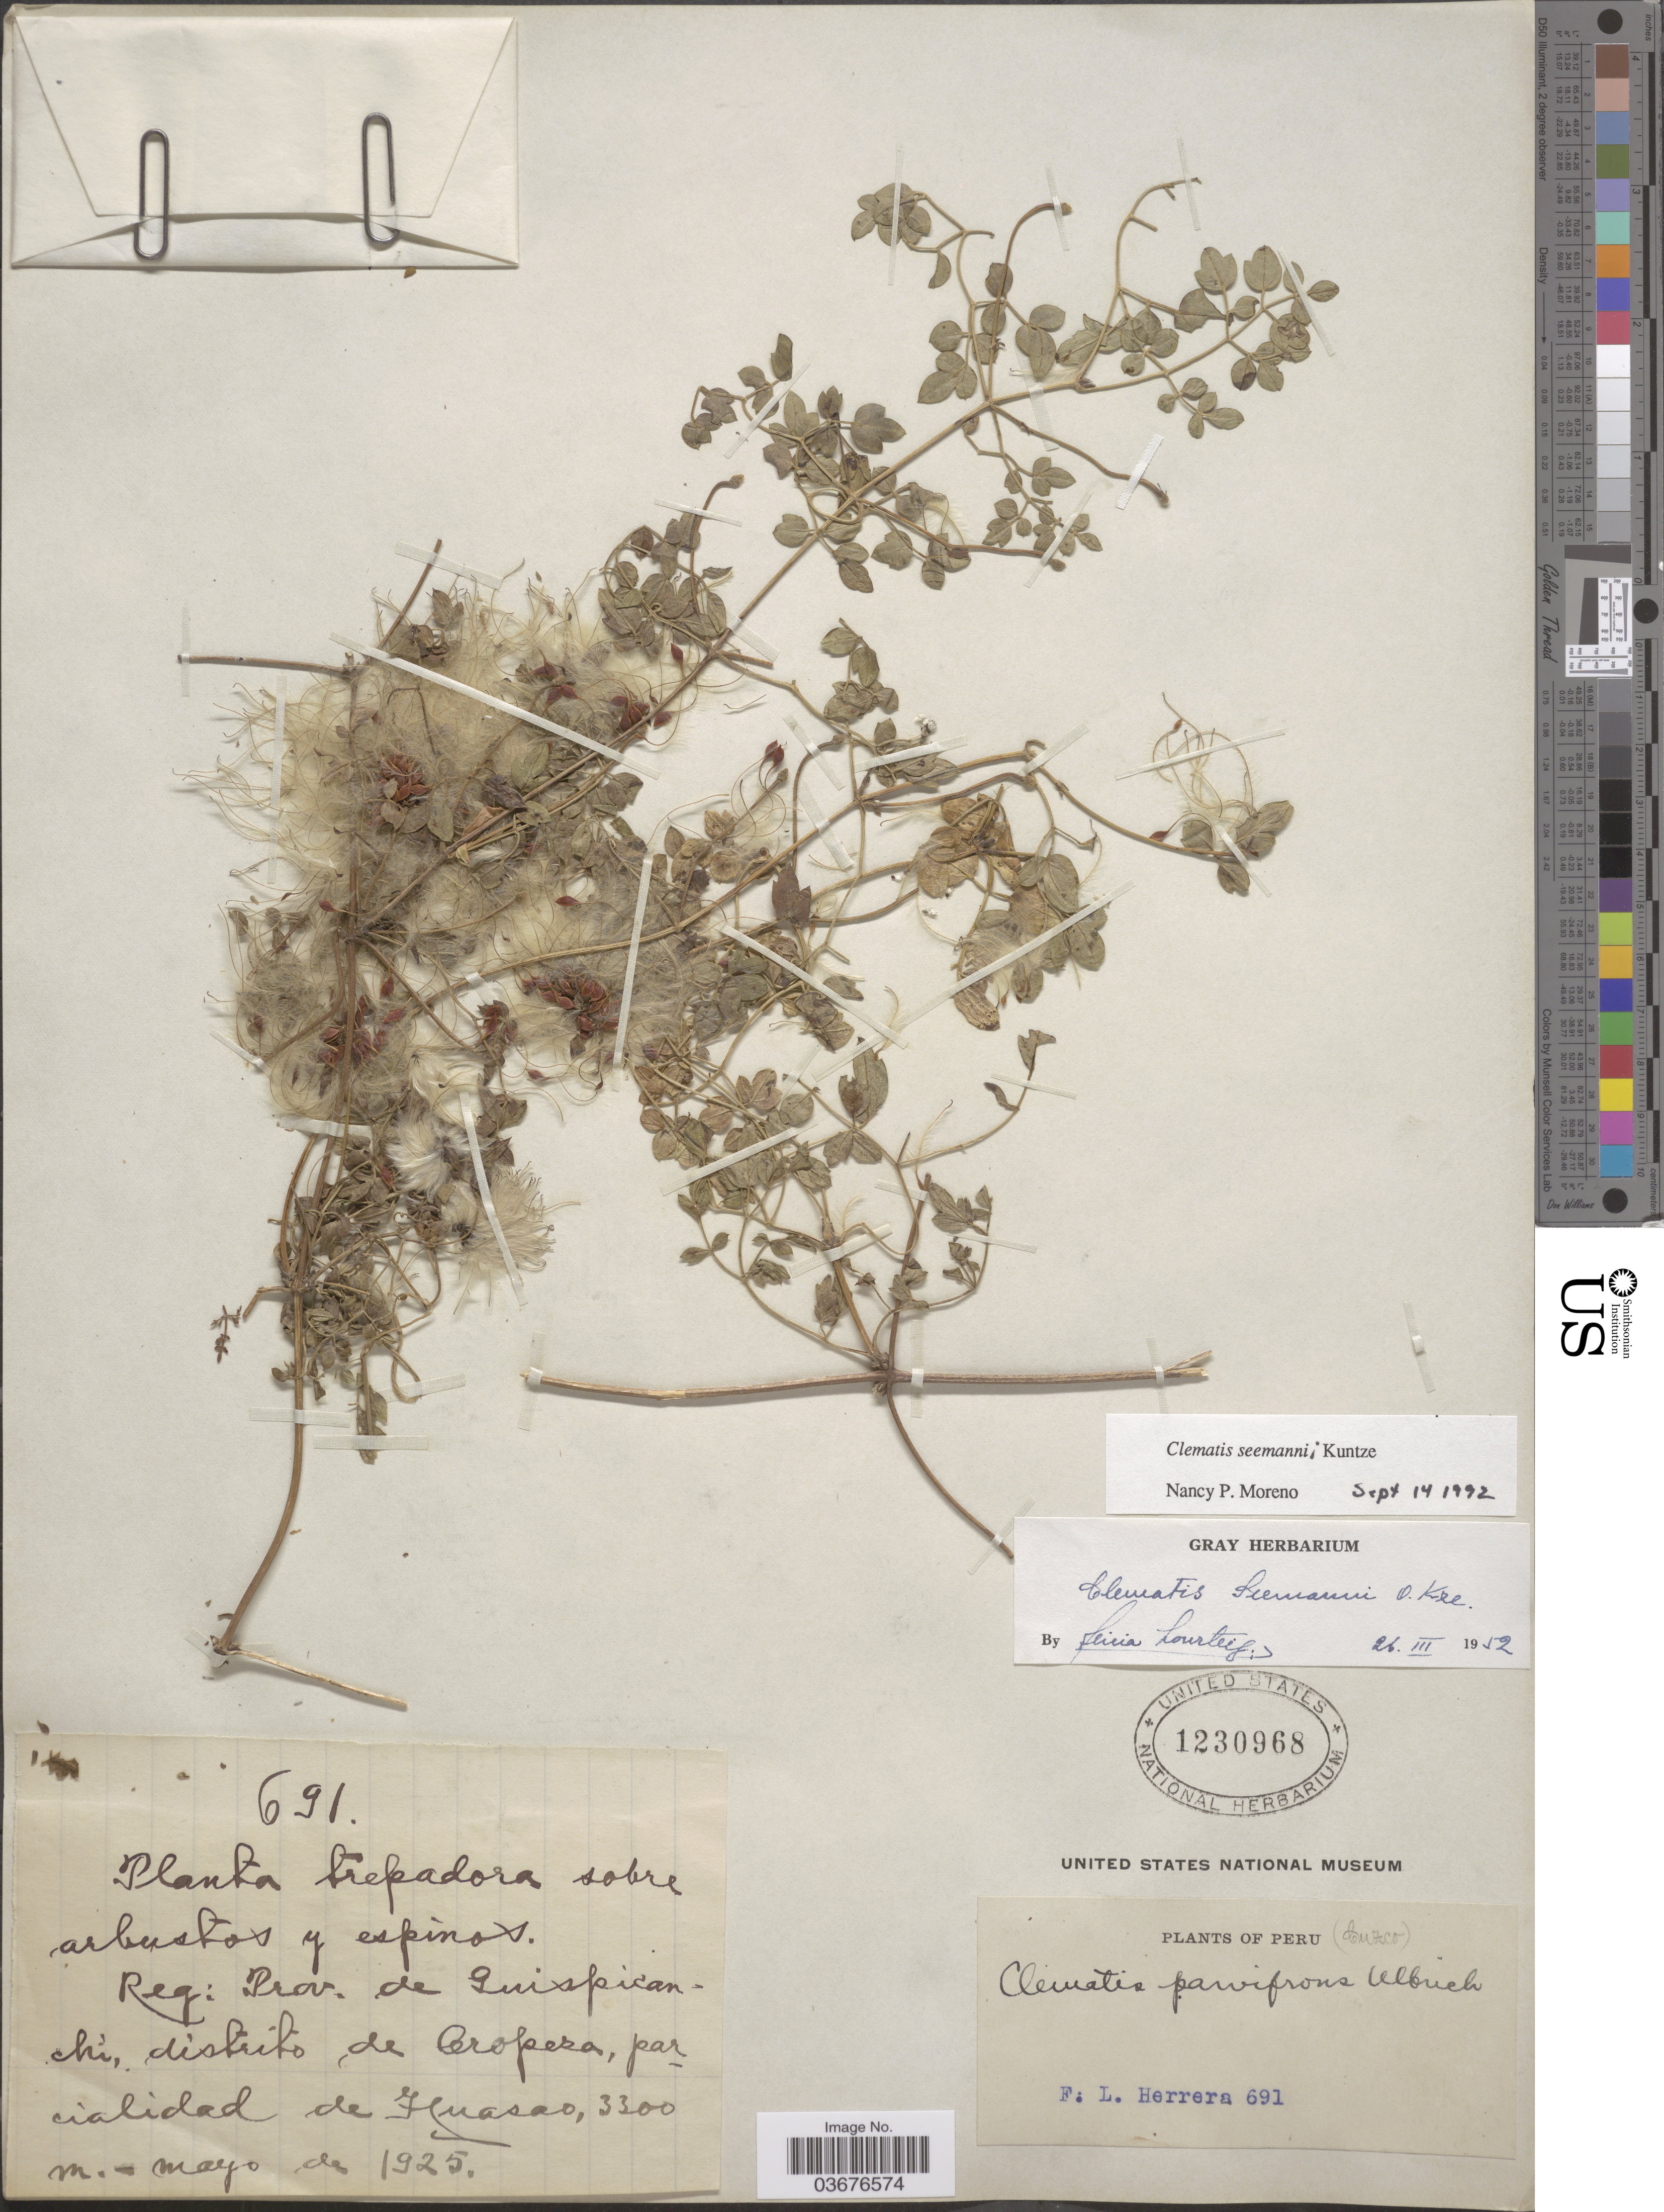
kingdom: Plantae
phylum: Tracheophyta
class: Magnoliopsida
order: Ranunculales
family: Ranunculaceae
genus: Clematis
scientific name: Clematis seemannii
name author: Kuntze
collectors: F. L. Herrera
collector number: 691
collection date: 1925-05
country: Peru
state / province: Cusco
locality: Cusco. Prov. de Quispicanchi, distrito de Oropesa, parcialidad de Huasao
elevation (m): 3300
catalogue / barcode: US 1230968